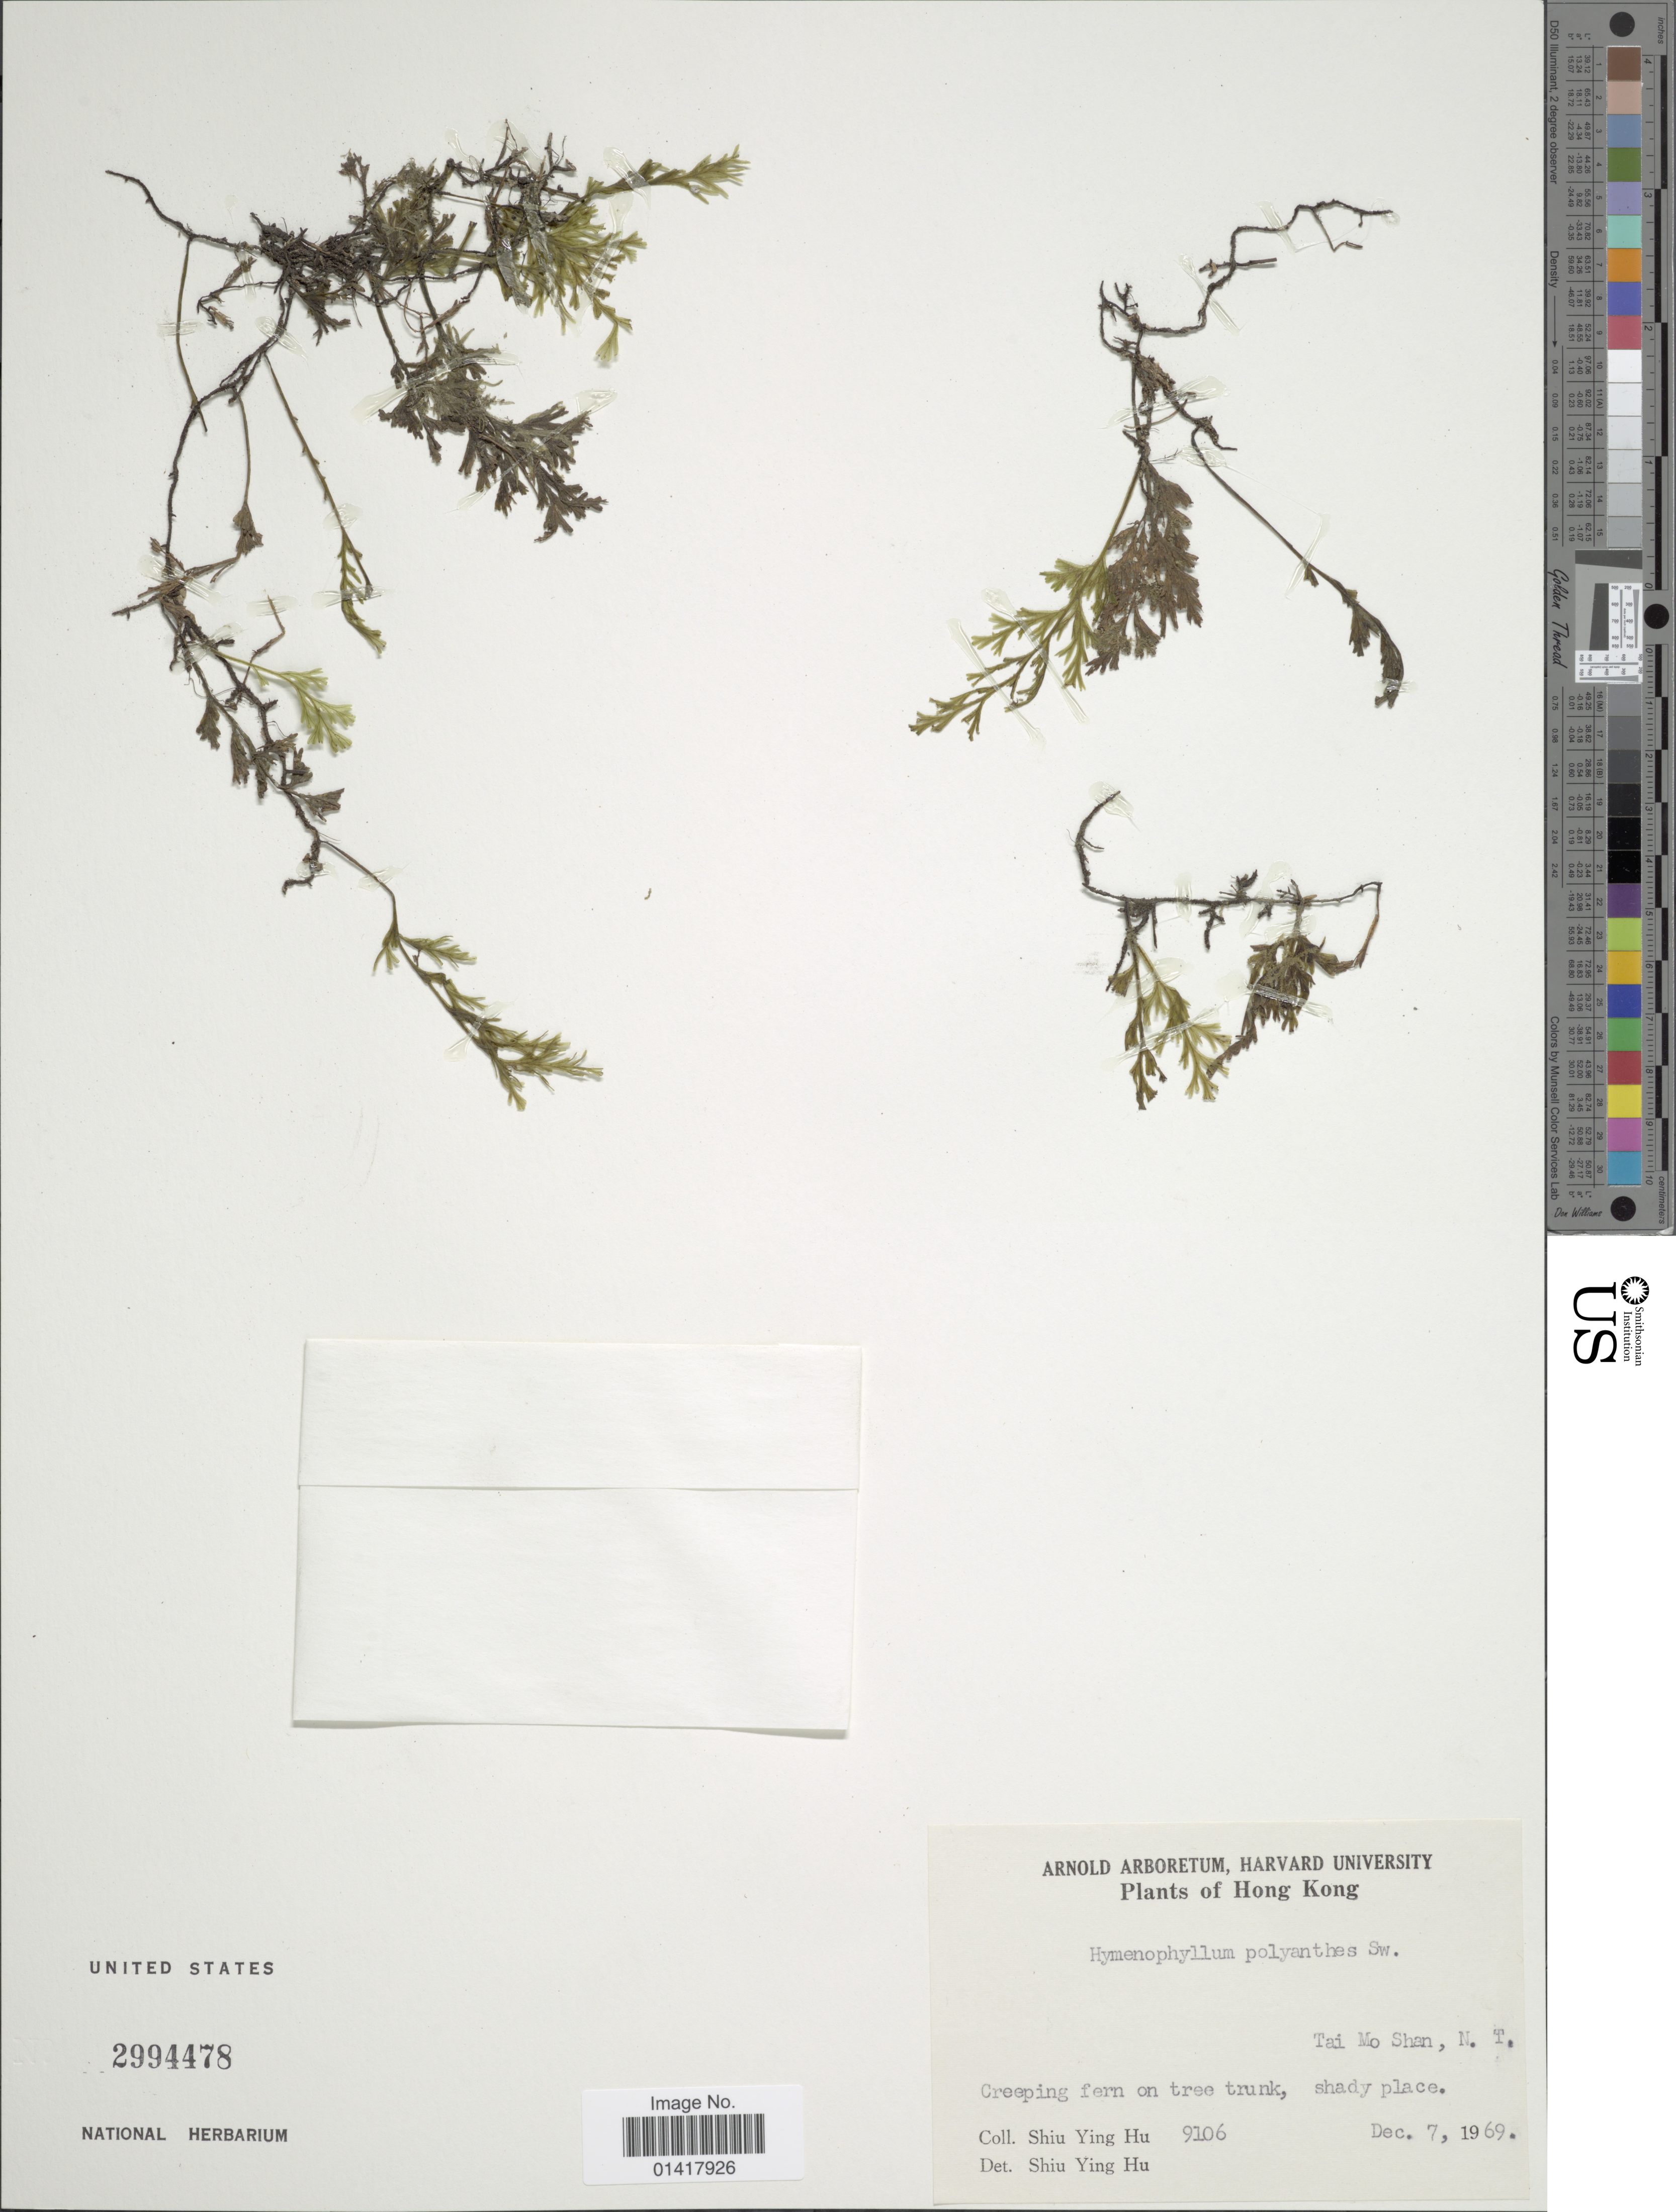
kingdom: Plantae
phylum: Tracheophyta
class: Polypodiopsida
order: Hymenophyllales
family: Hymenophyllaceae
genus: Hymenophyllum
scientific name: Hymenophyllum polyanthos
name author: (Sw.) Sw.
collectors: S. Y. Hu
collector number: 9106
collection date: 1969-12-07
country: China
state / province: Hong Kong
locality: Tai Mo Shan, N. T.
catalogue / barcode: US 2994478